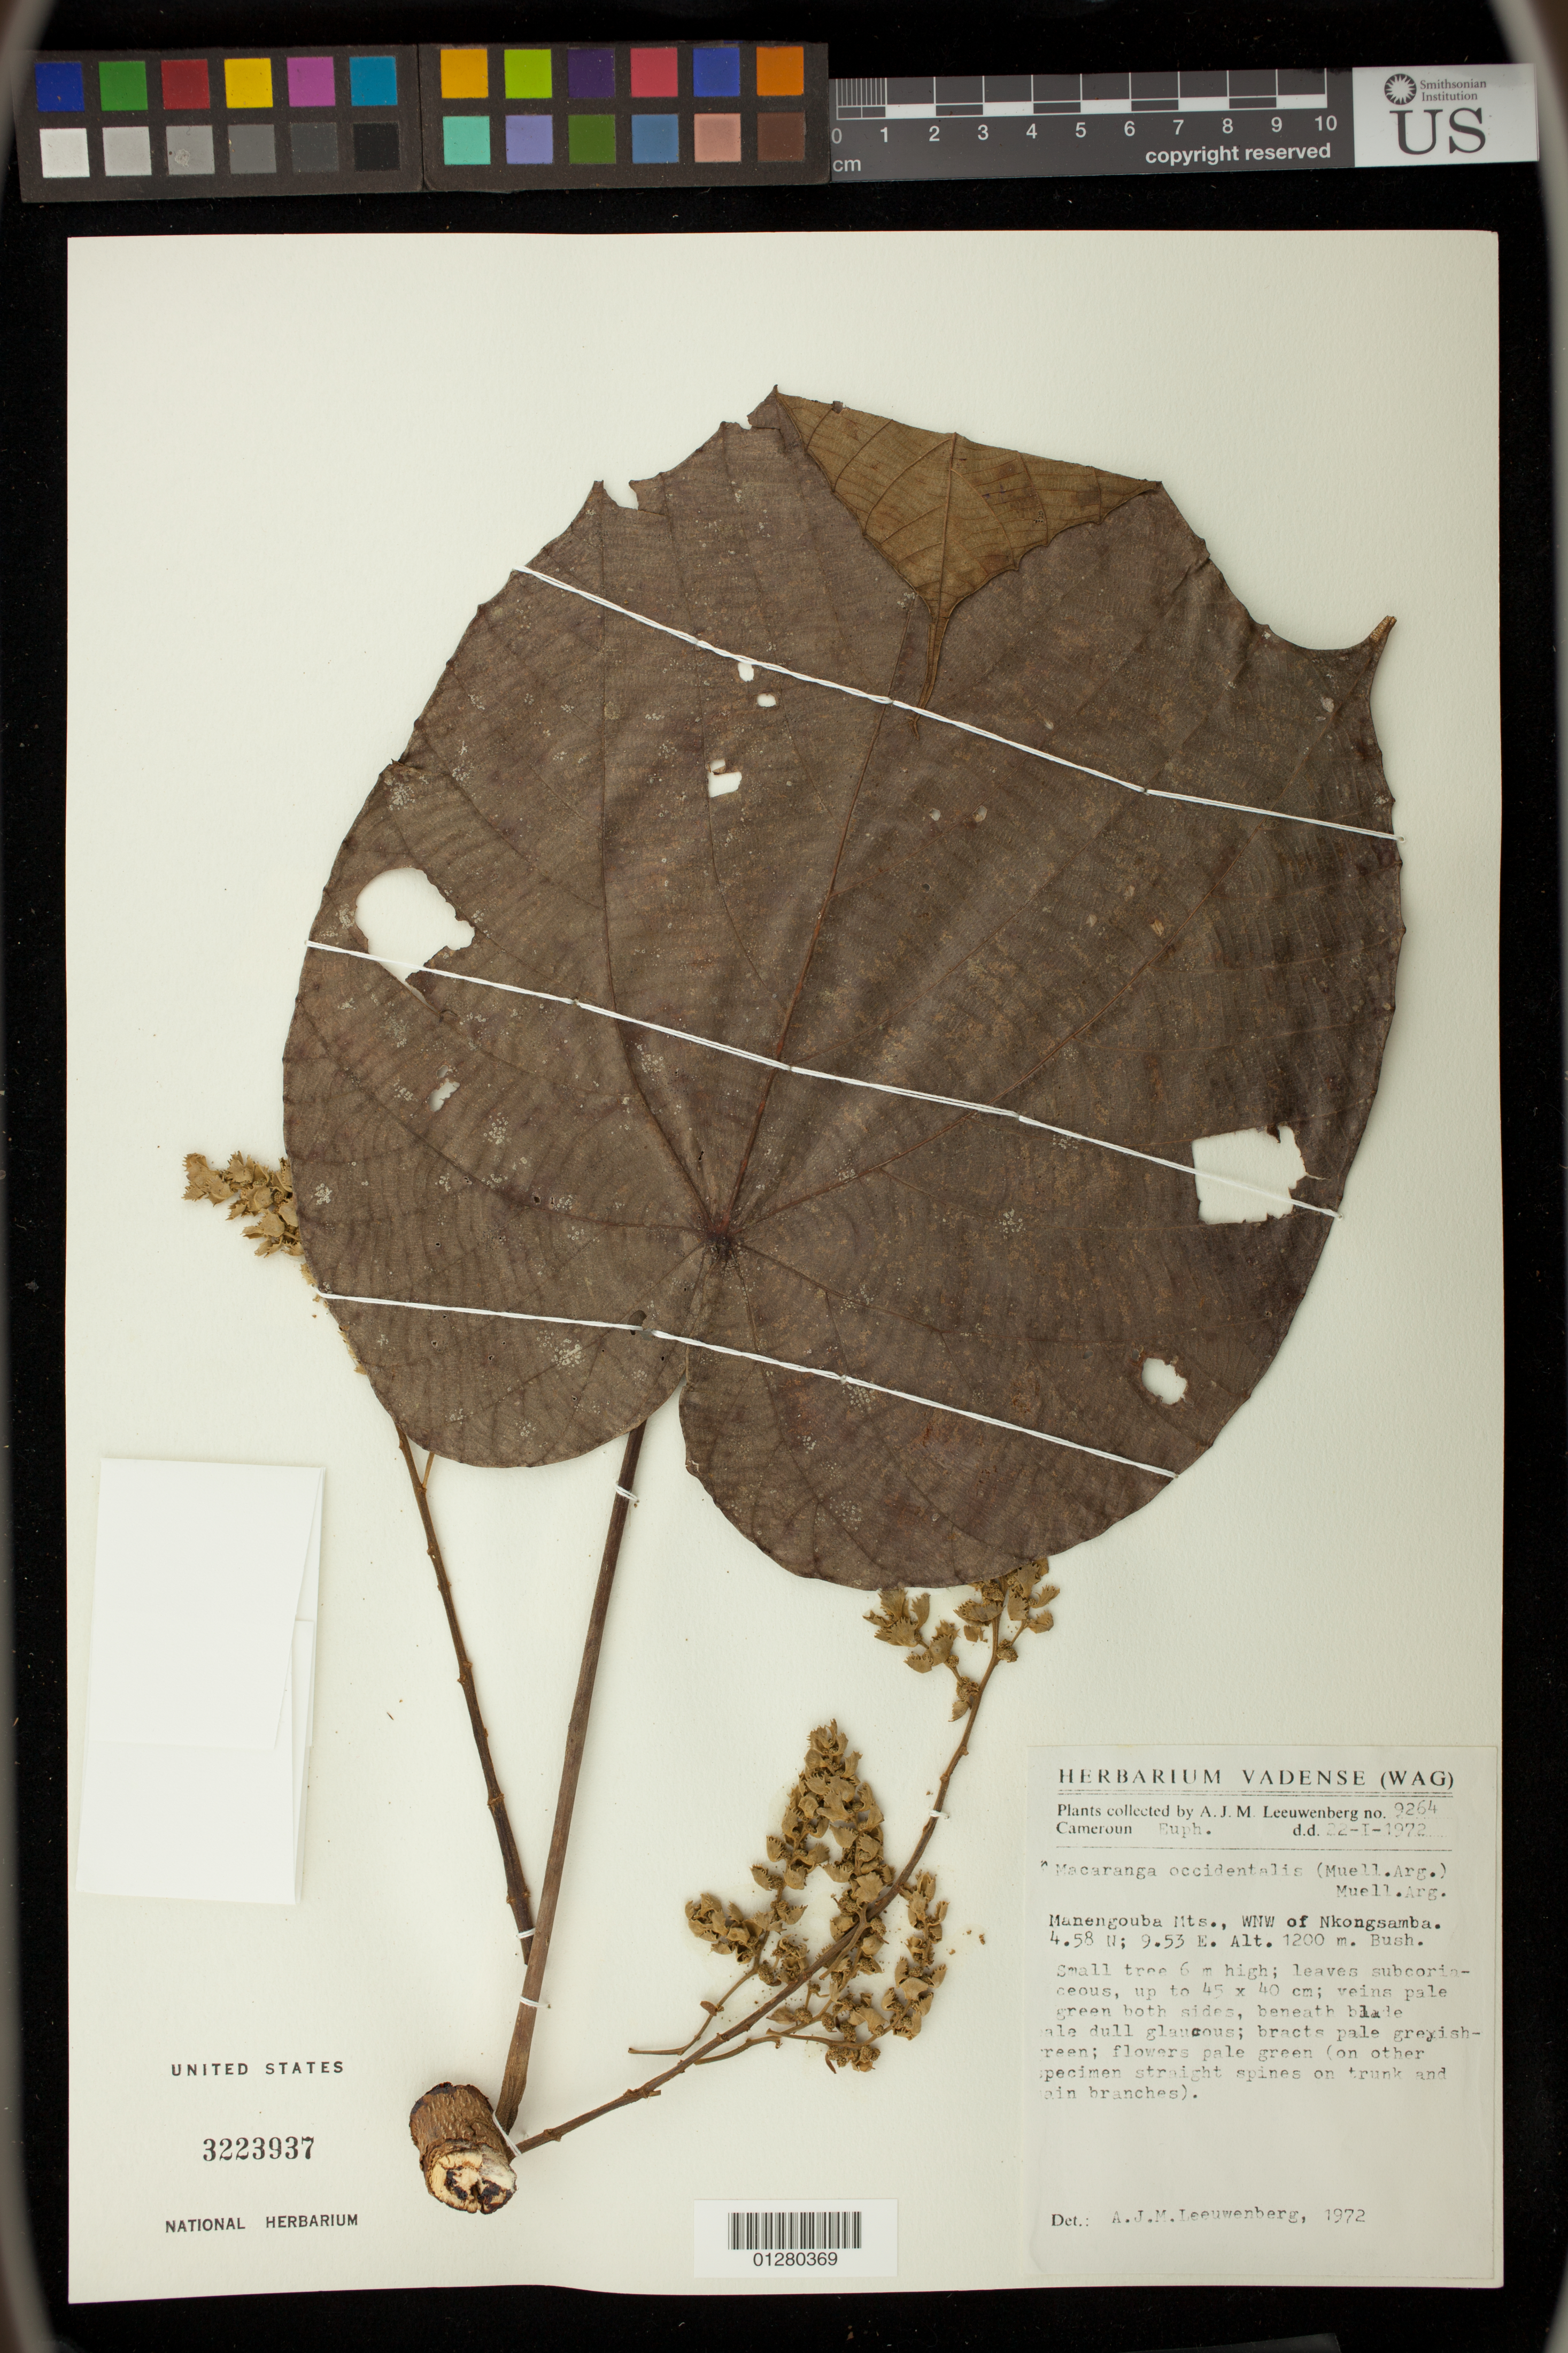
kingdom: Plantae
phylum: Tracheophyta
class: Magnoliopsida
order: Malpighiales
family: Euphorbiaceae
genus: Macaranga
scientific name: Macaranga occidentalis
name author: (Müll. Arg.) Müll. Arg.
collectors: A. J. M. Leeuwenberg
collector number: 9264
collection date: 1972-01-22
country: Cameroon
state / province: Littoral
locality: Manengouba Mts., WNW of Nkongsamba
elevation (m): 1200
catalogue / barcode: US 3223937